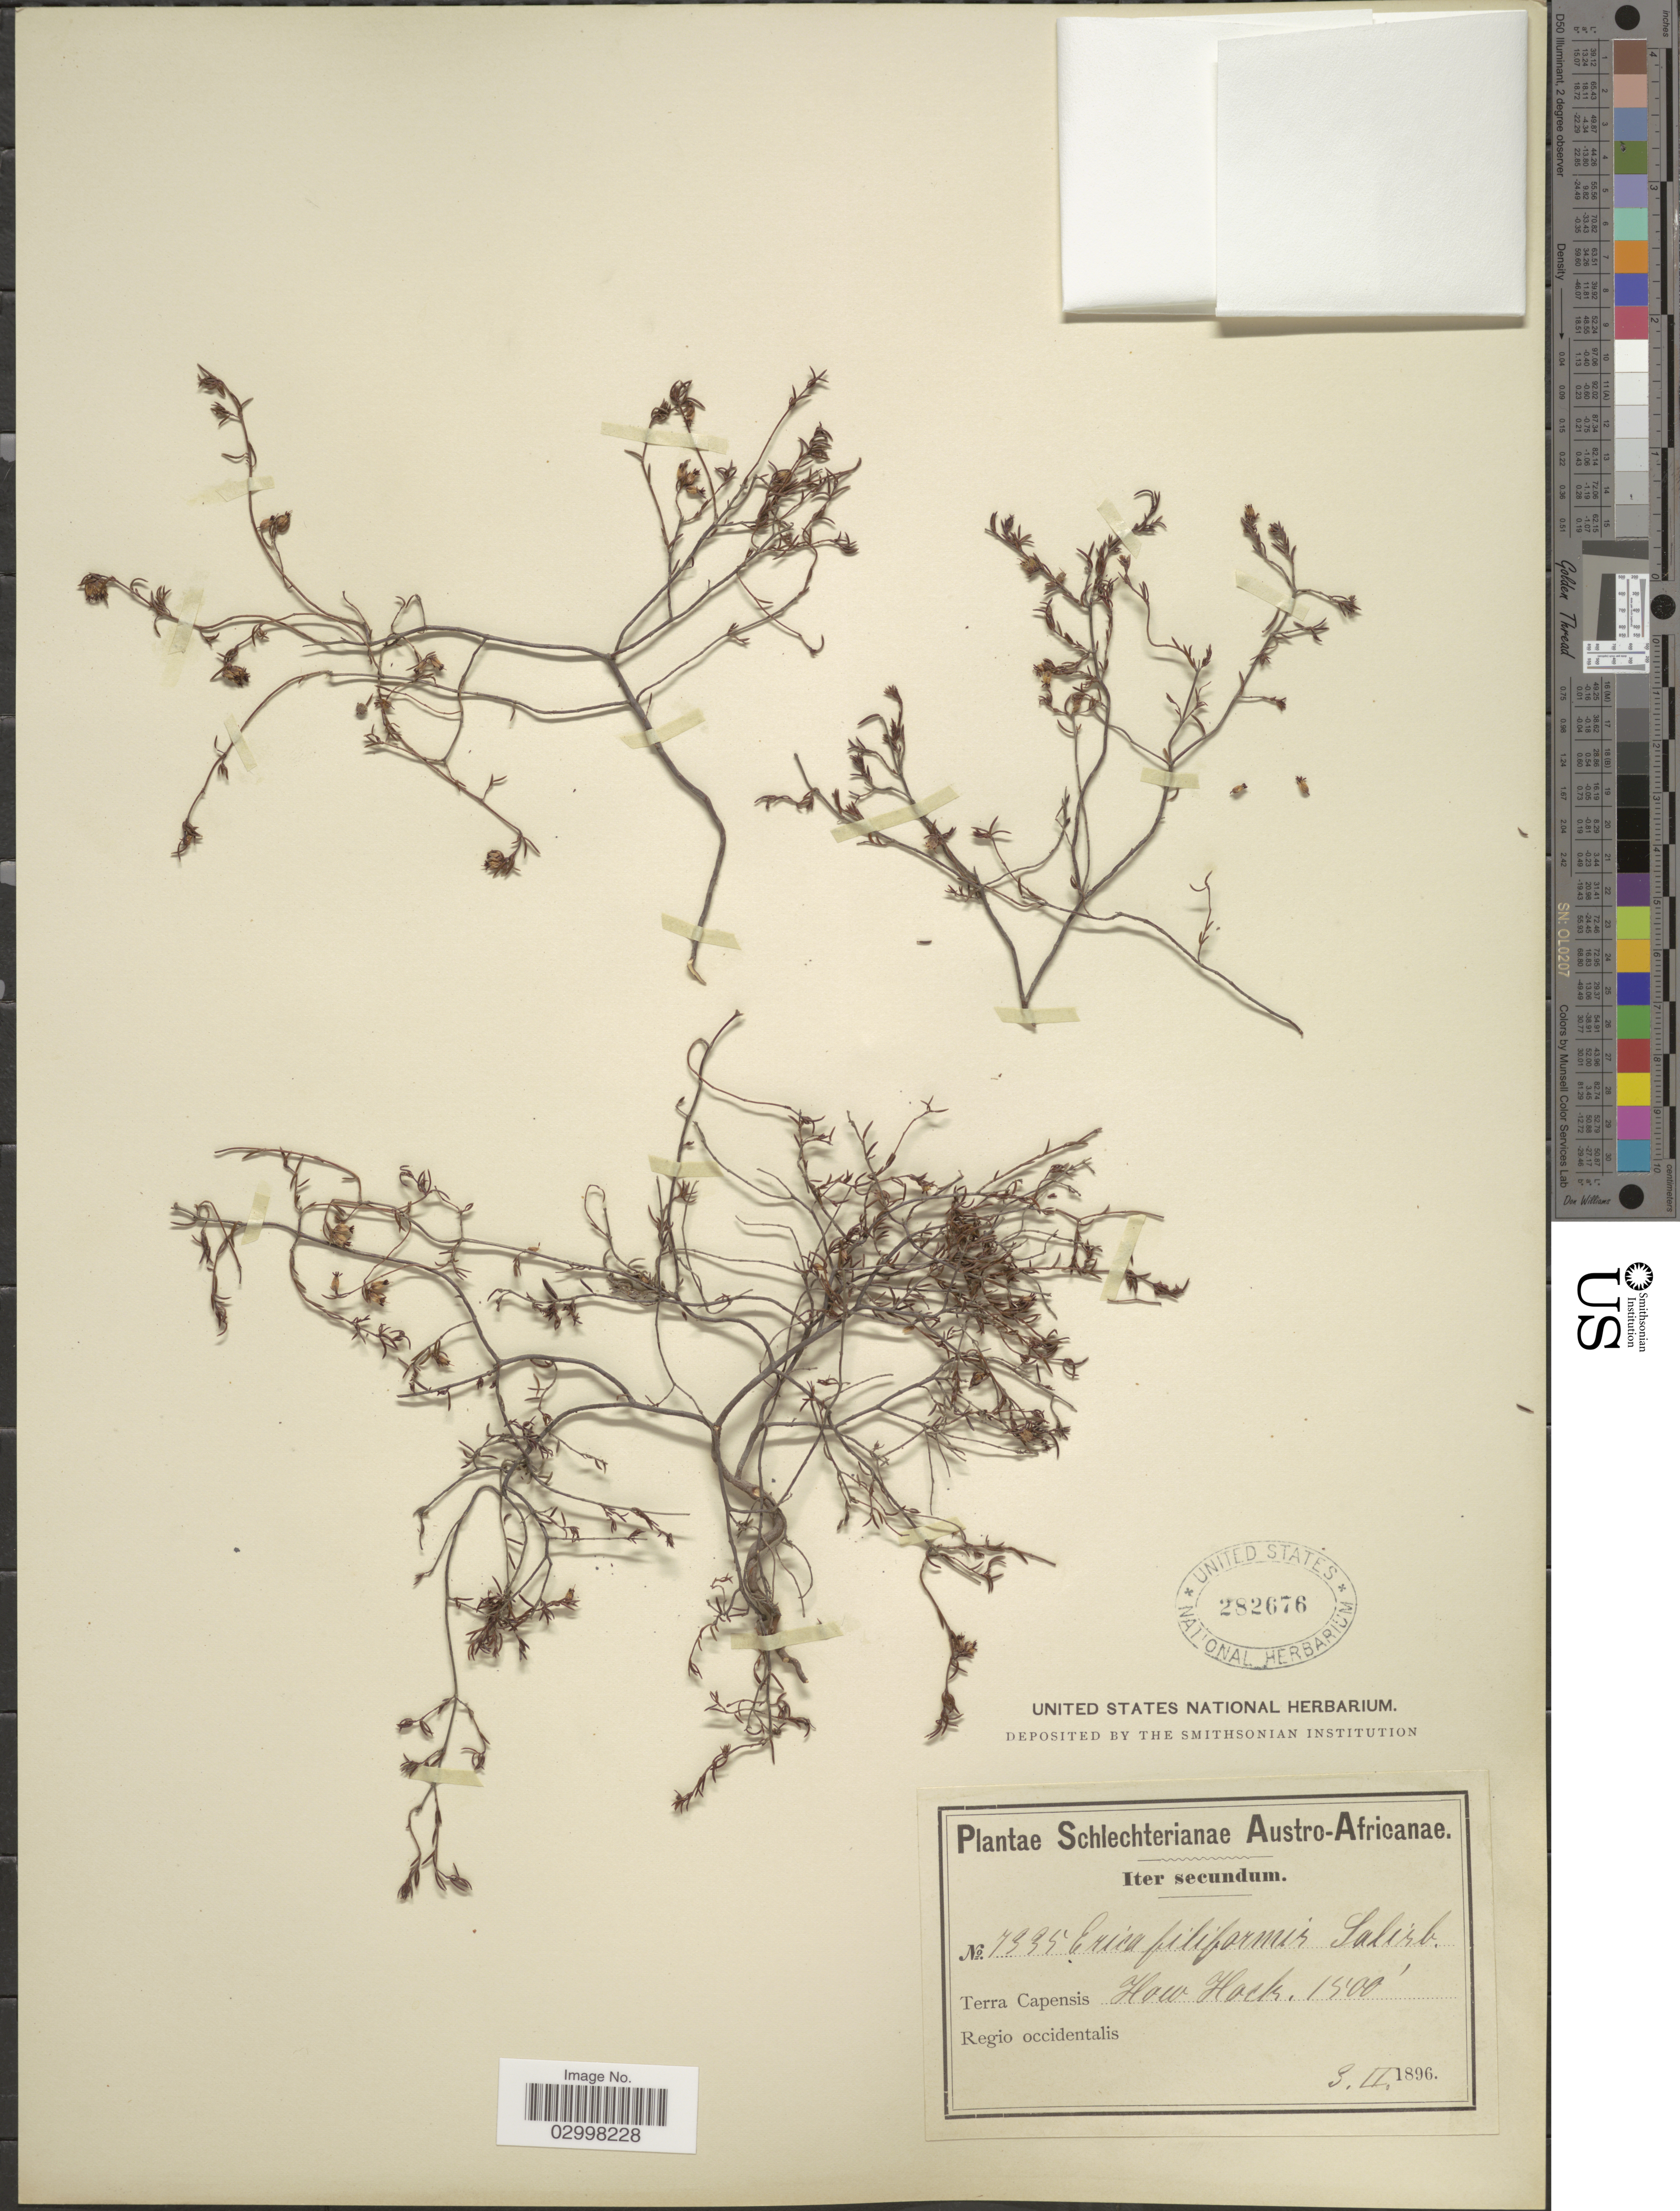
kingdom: Plantae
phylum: Tracheophyta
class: Magnoliopsida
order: Ericales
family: Ericaceae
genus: Erica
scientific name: Erica filiformis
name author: Salisb.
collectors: Schlechter, --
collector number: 7335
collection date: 1896-02-03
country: South Africa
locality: Austro-Africanae. Terra Capensis How Hoek. Regio occidentalis.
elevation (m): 457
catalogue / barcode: US 252676